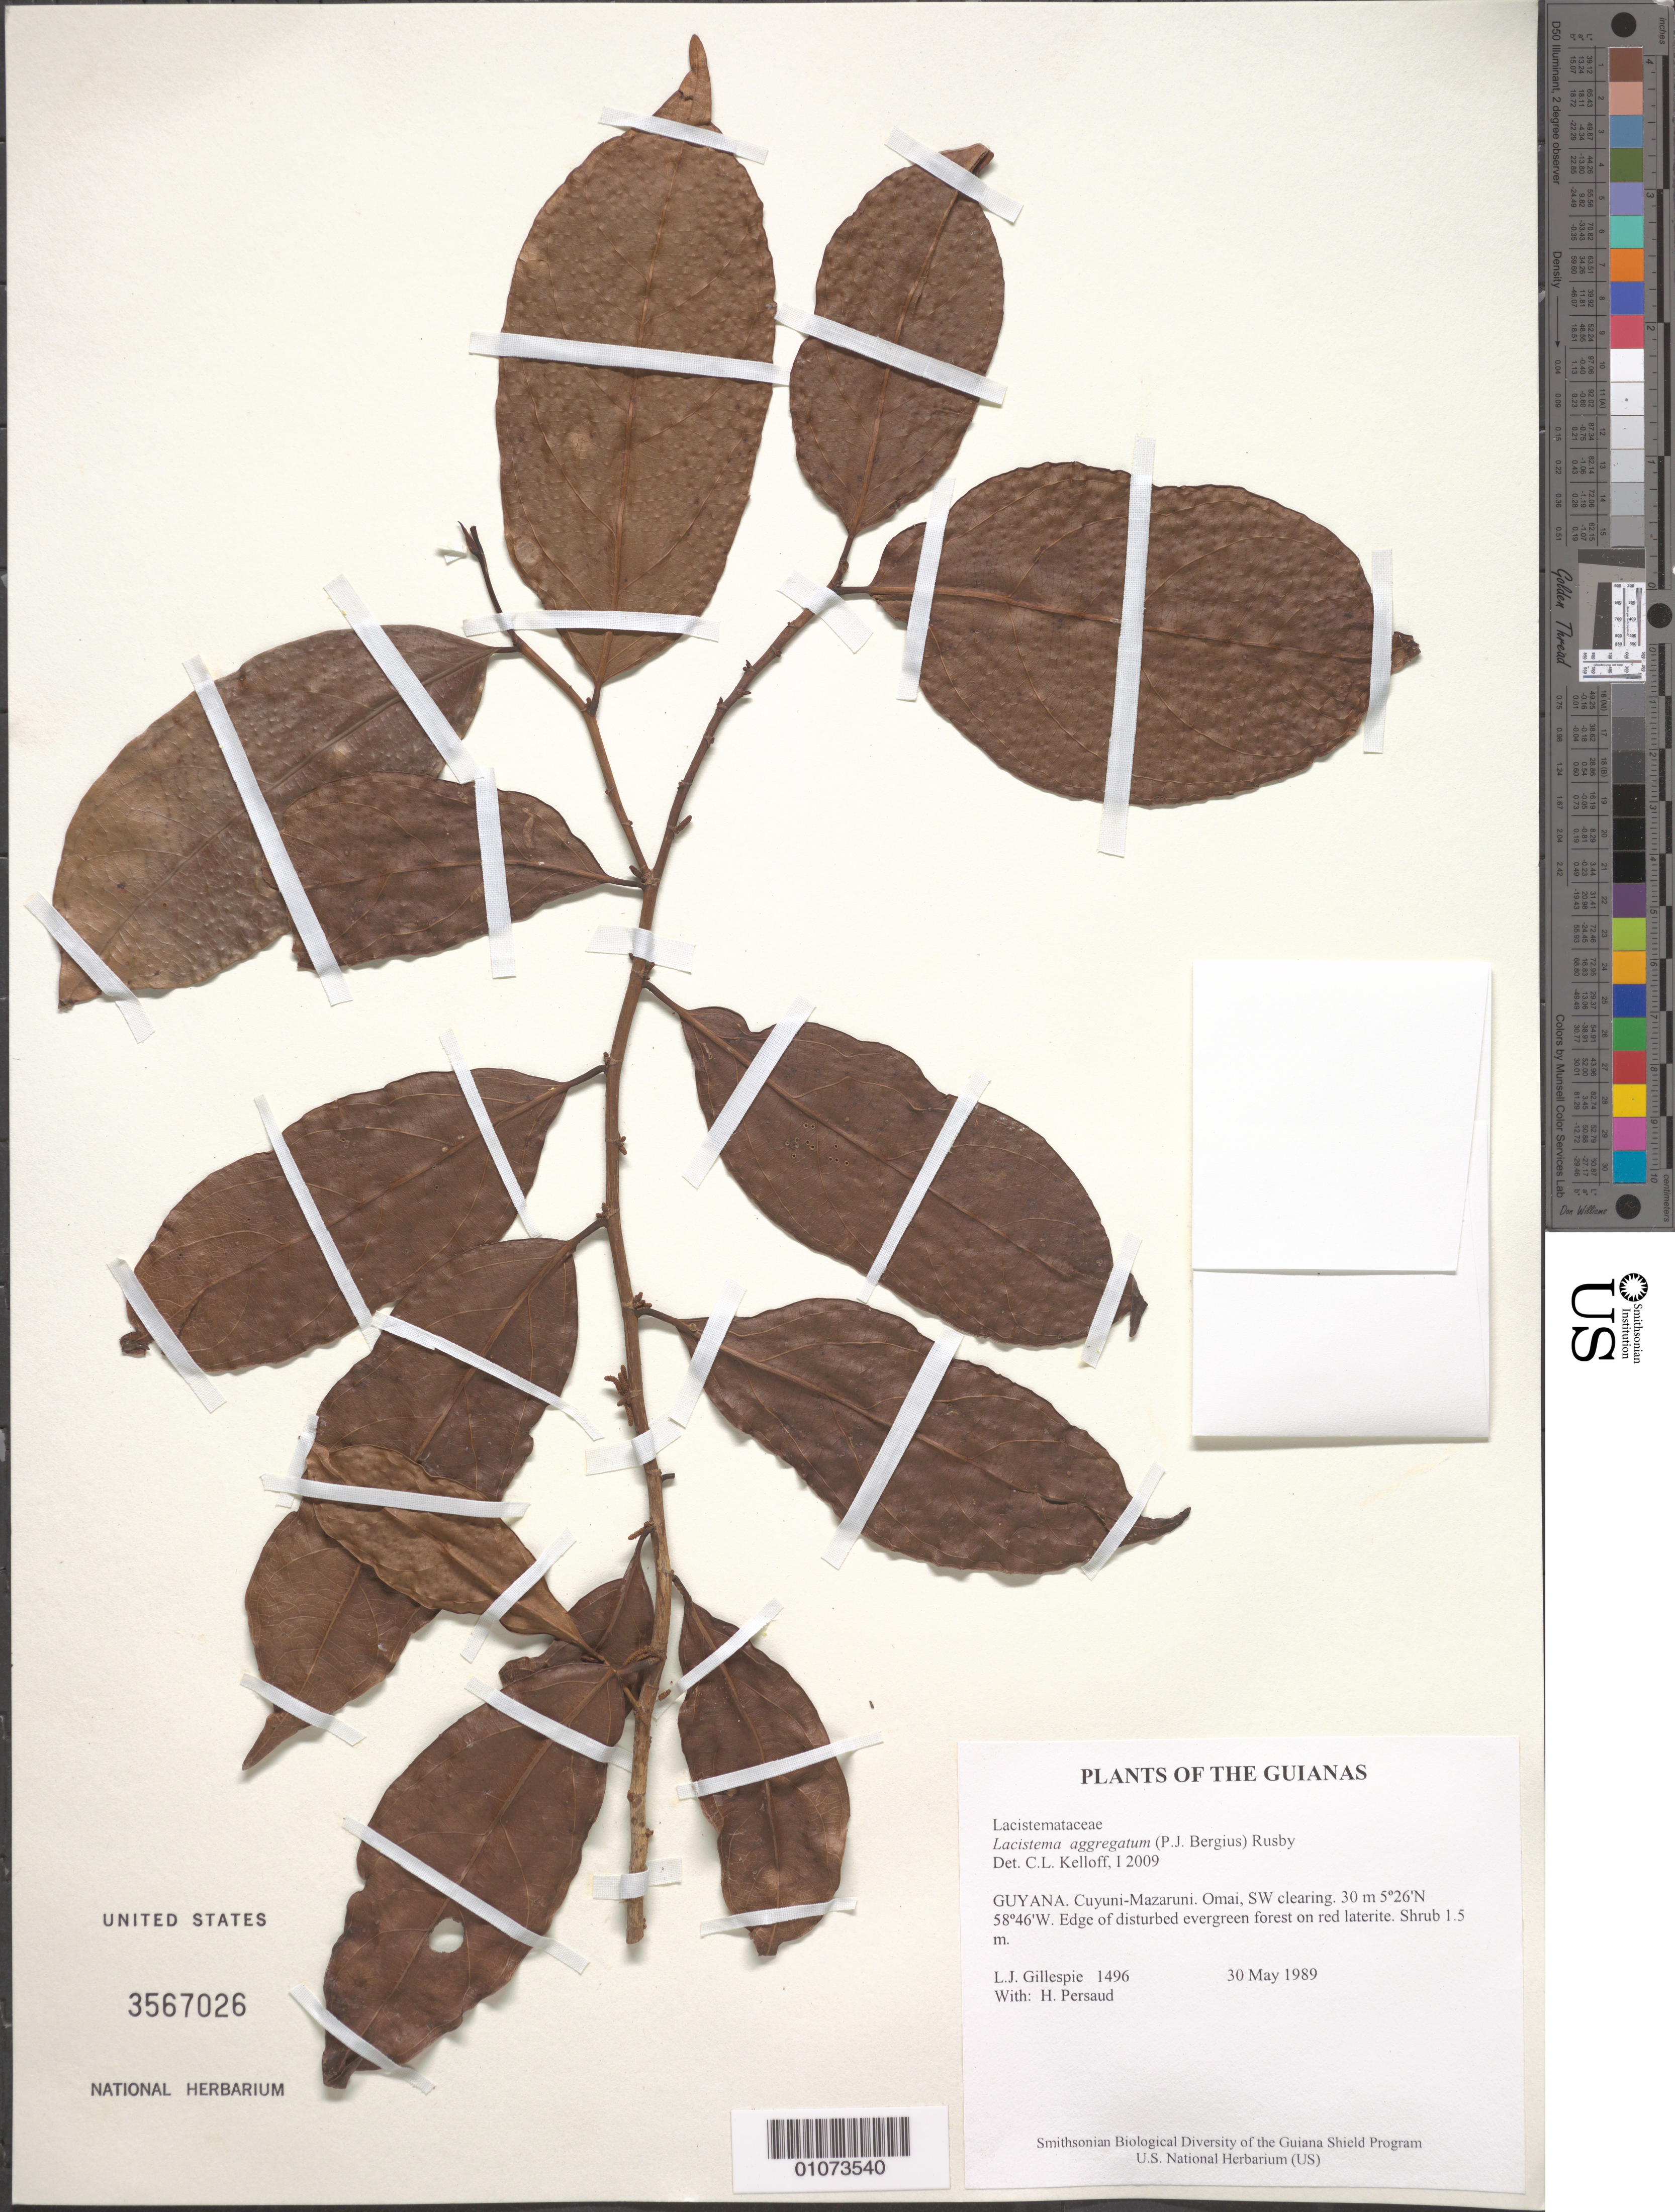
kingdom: Plantae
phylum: Tracheophyta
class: Magnoliopsida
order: Malpighiales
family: Lacistemataceae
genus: Lacistema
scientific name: Lacistema aggregatum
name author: (P.J. Bergius) Rusby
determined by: Kelloff, Carol L., (US), Smithsonian Institution - National Museum of Natural History (UNITED STATES)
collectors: L. J. Gillespie & H. Persaud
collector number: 1496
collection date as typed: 30 May 1989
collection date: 1989-05-30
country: Guyana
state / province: Cuyuni-Mazaruni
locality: Omai, SW clearing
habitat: Edge of disturbed evergreen forest on red laterite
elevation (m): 30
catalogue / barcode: US 3567026